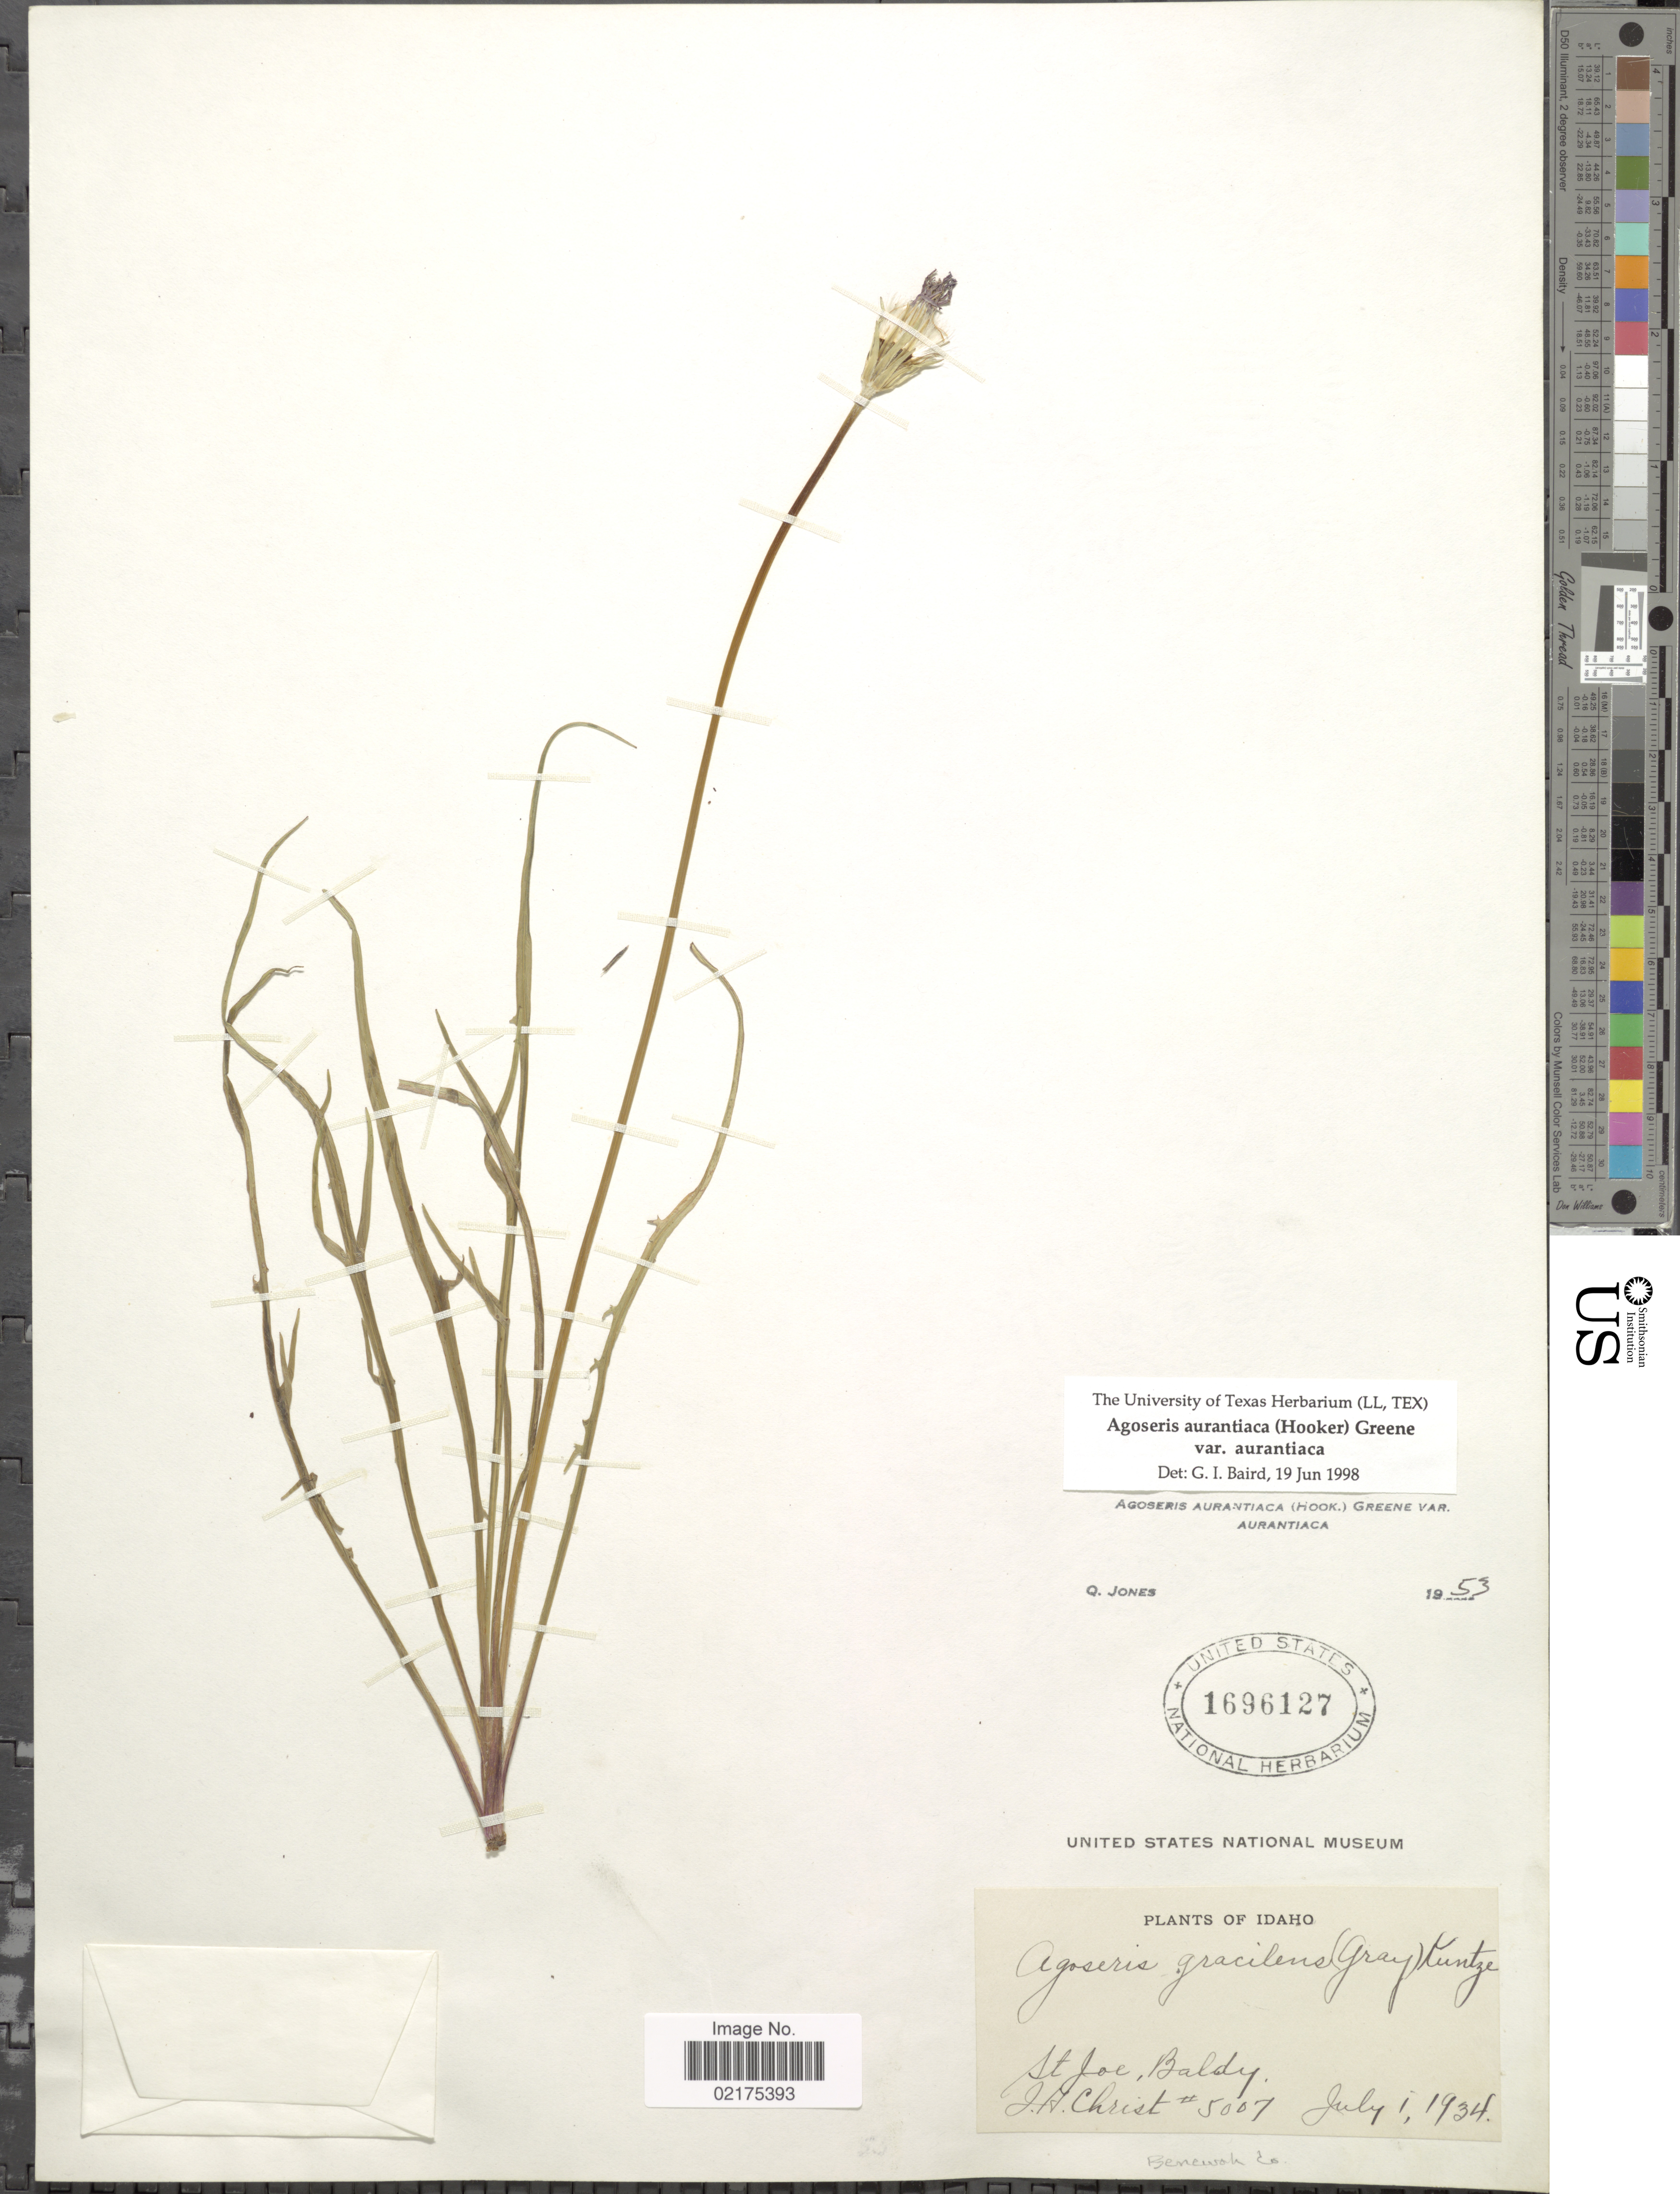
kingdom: Plantae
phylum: Tracheophyta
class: Magnoliopsida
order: Asterales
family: Asteraceae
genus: Agoseris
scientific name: Agoseris aurantiaca var. aurantiaca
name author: (Hook.) Greene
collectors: J. H. Christ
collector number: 5007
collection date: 1934-07-01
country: United States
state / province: Idaho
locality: St. Joe. Baldy, Benewah Co.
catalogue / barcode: US 1696127